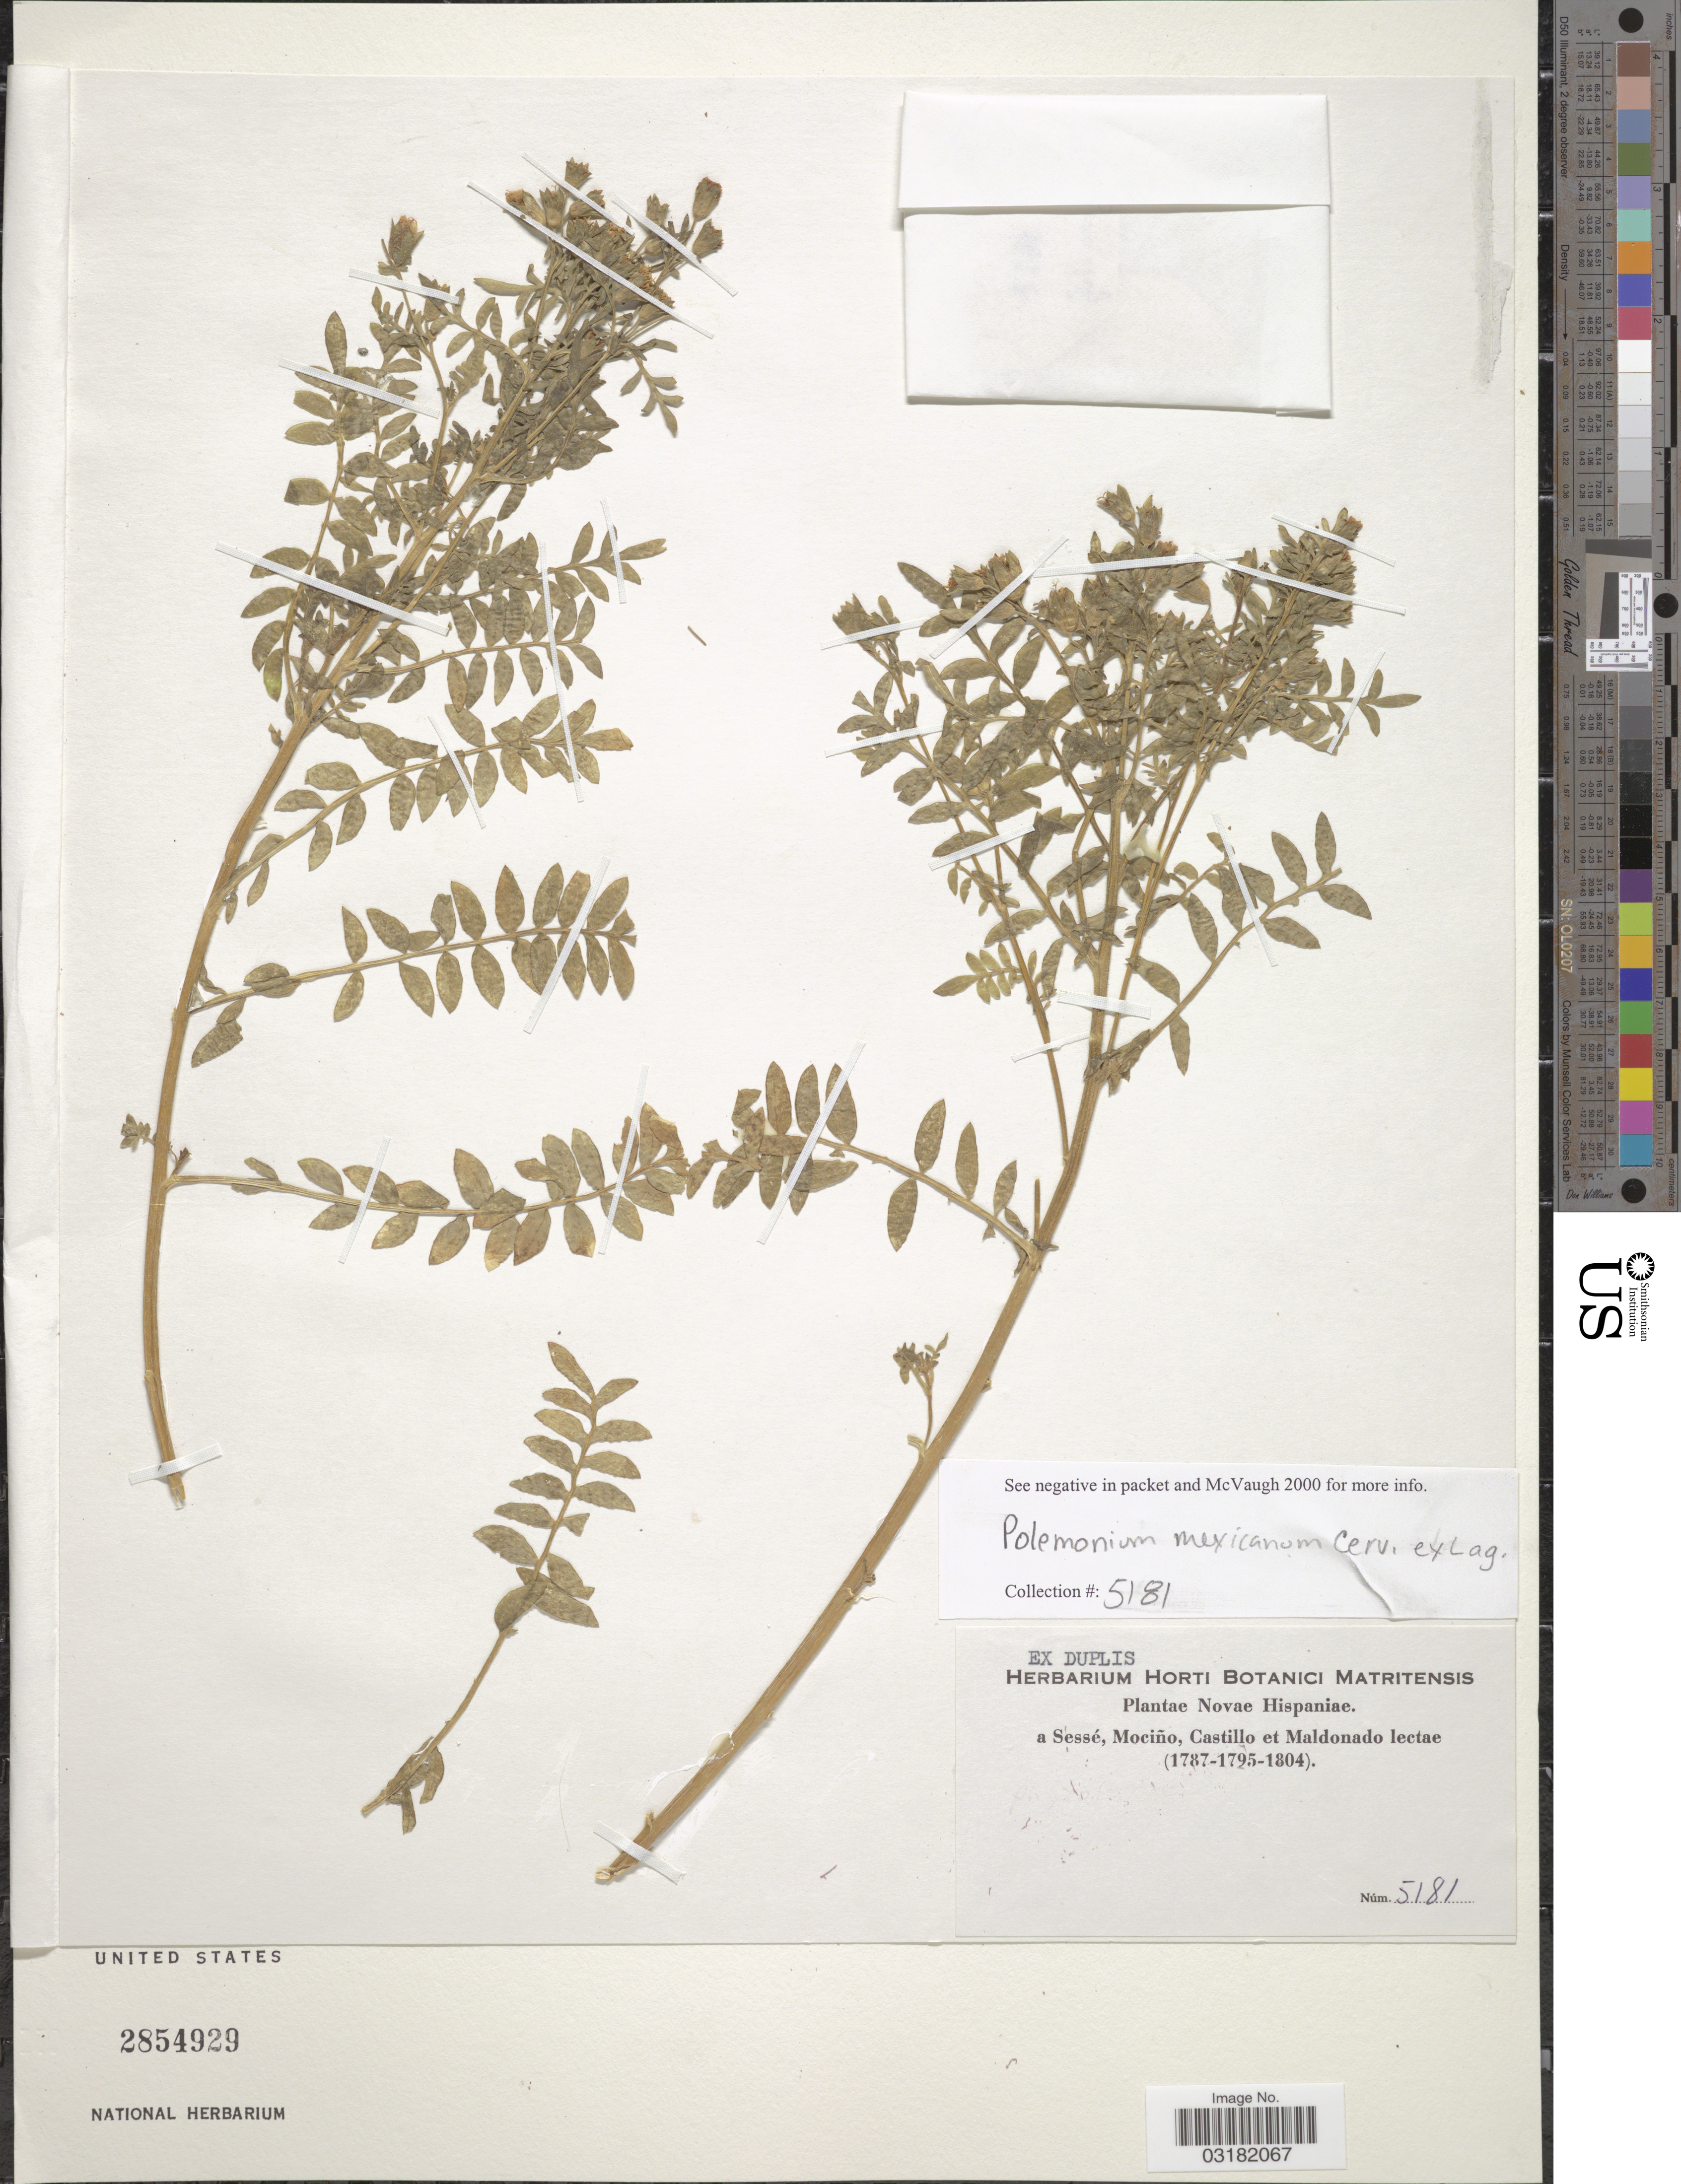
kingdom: Plantae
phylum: Tracheophyta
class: Magnoliopsida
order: Ericales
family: Polemoniaceae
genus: Polemonium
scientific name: Polemonium pauciflorum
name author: S. Watson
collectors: Sessé, --, Mociño, Castillo, -- & Maldonado, --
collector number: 5181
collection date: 1787/1804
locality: Novae Hispaniae.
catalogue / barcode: US 2854929